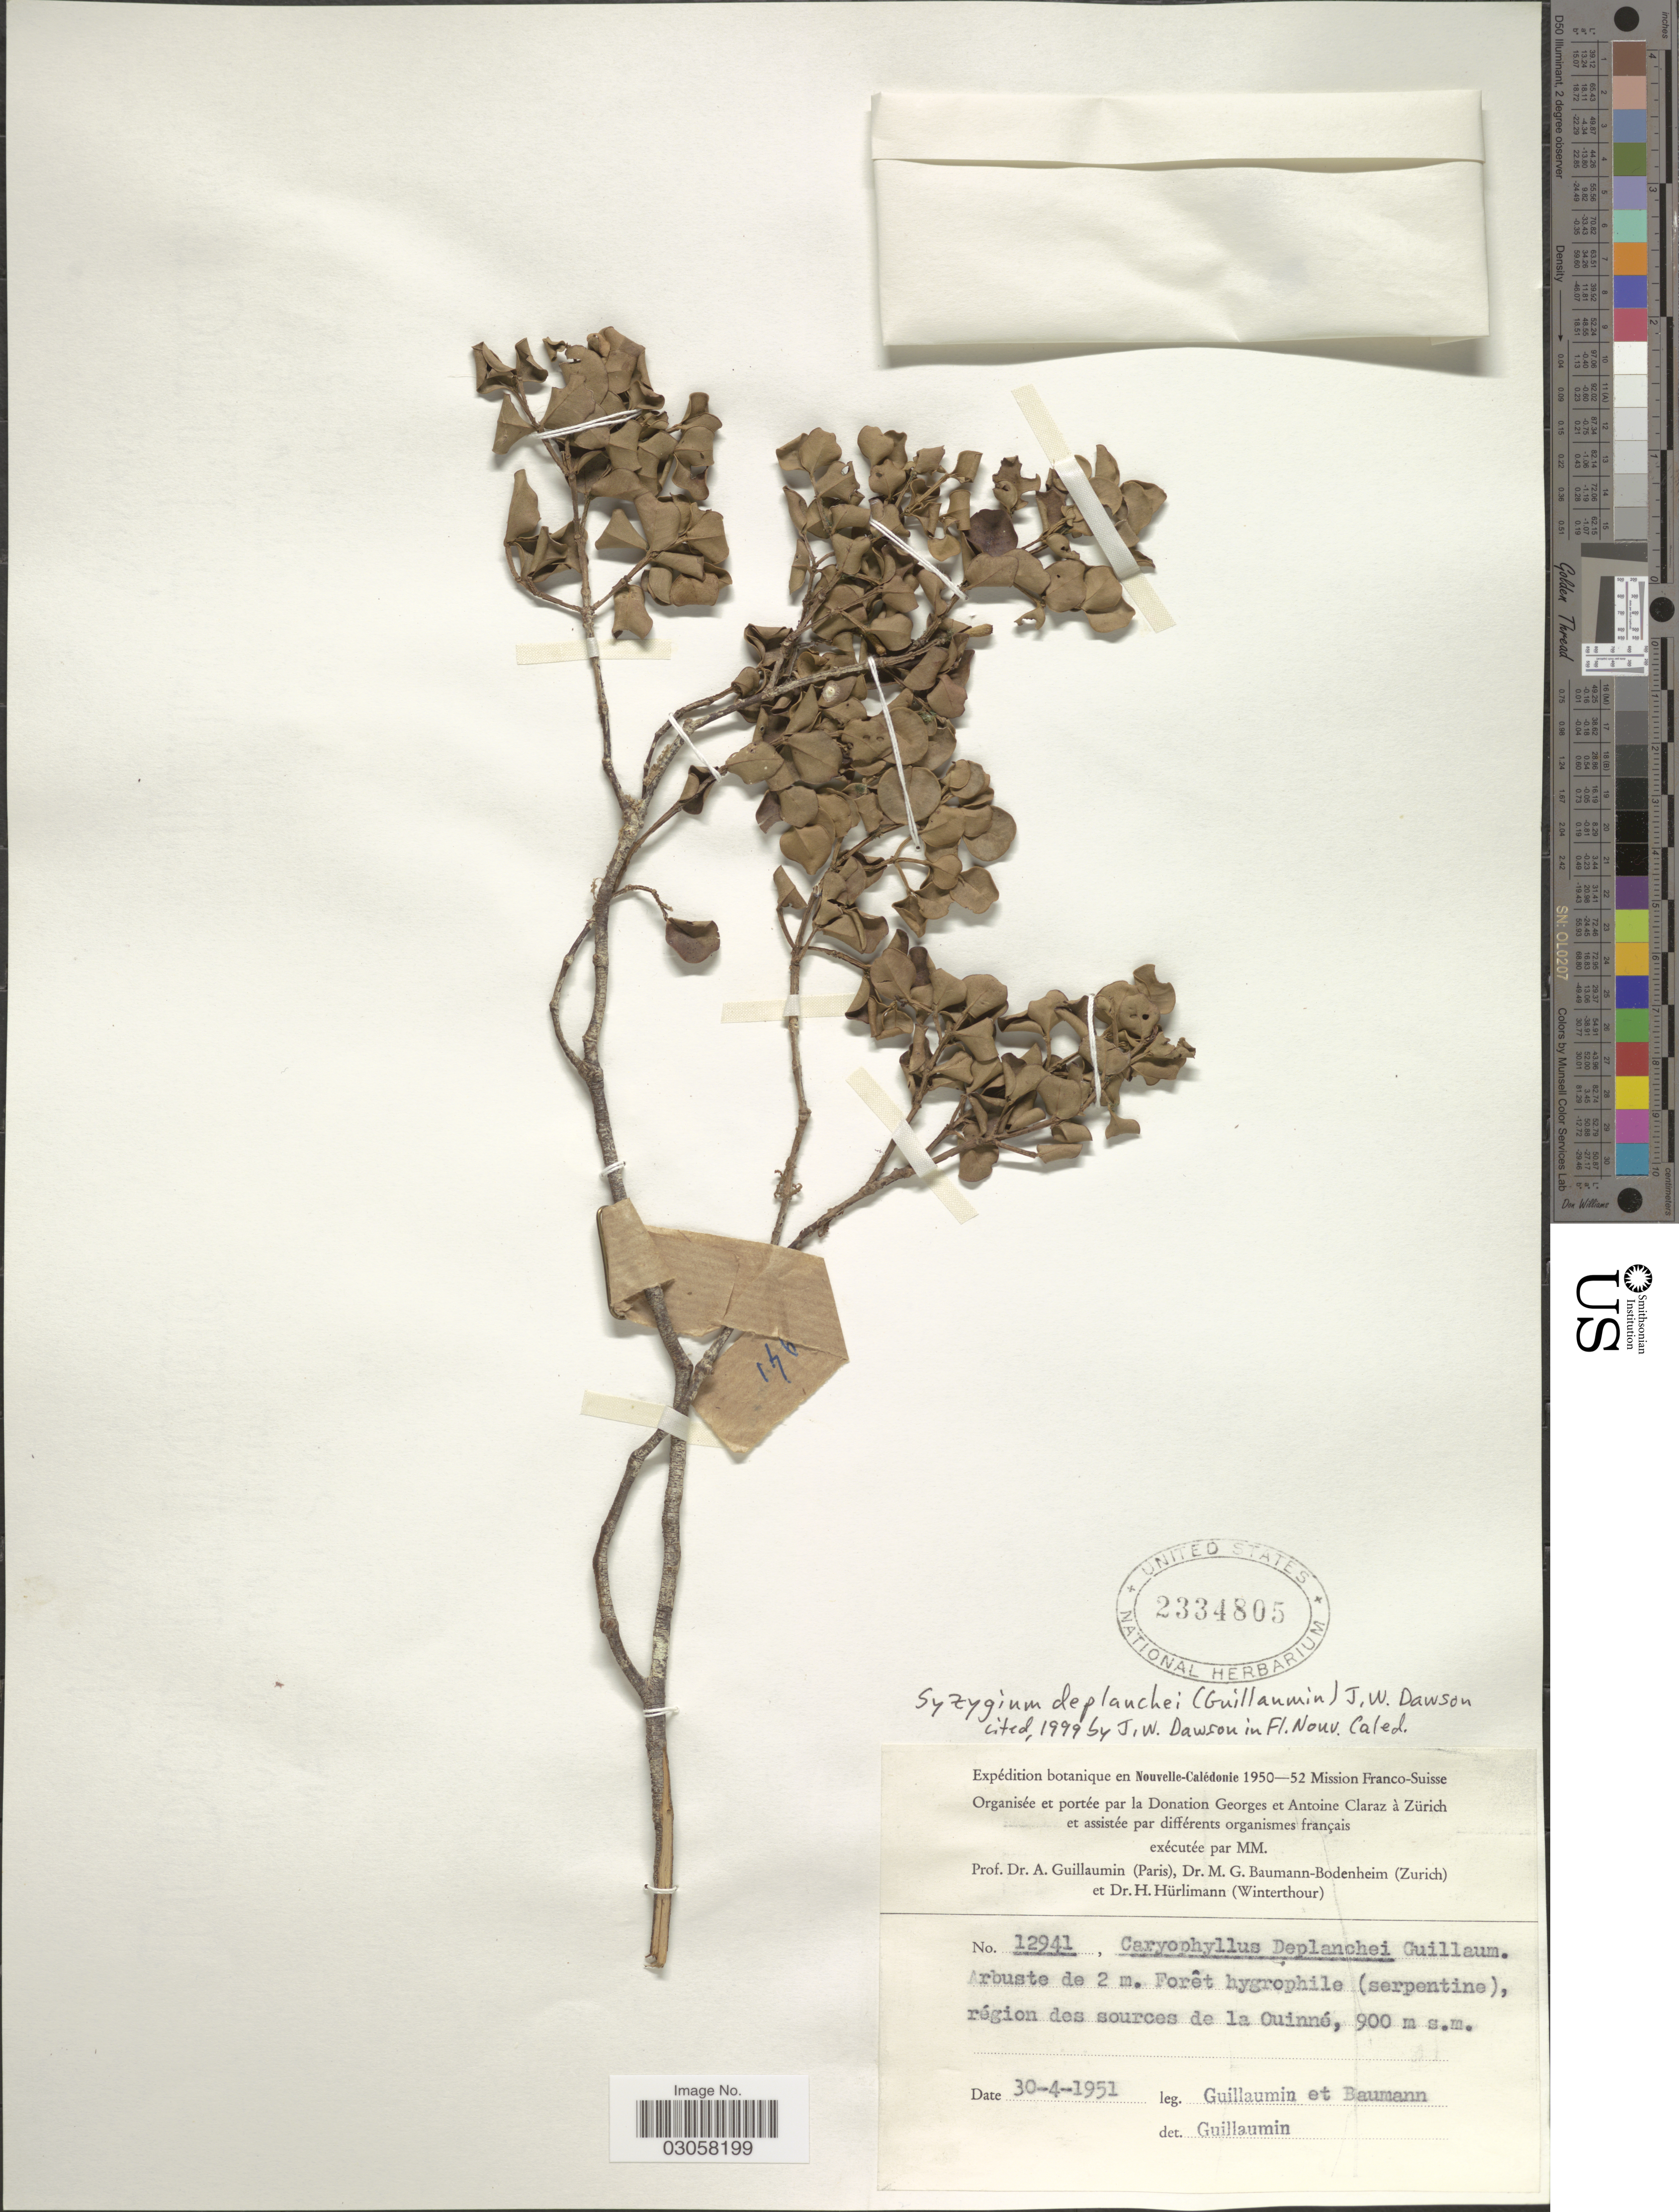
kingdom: Plantae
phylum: Tracheophyta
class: Magnoliopsida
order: Myrtales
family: Myrtaceae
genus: Syzygium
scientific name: Syzygium deplanchei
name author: (Guill.) J.W. Dawson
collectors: A. Guillaumin & M. G. Baumann-Bodenheim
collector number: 12941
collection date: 1951-04-30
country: New Caledonia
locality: Nouvelle-Calédonie. Forêt hygrophile (serpentine) région des sources de la Ouinné.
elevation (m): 900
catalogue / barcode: US 2334805